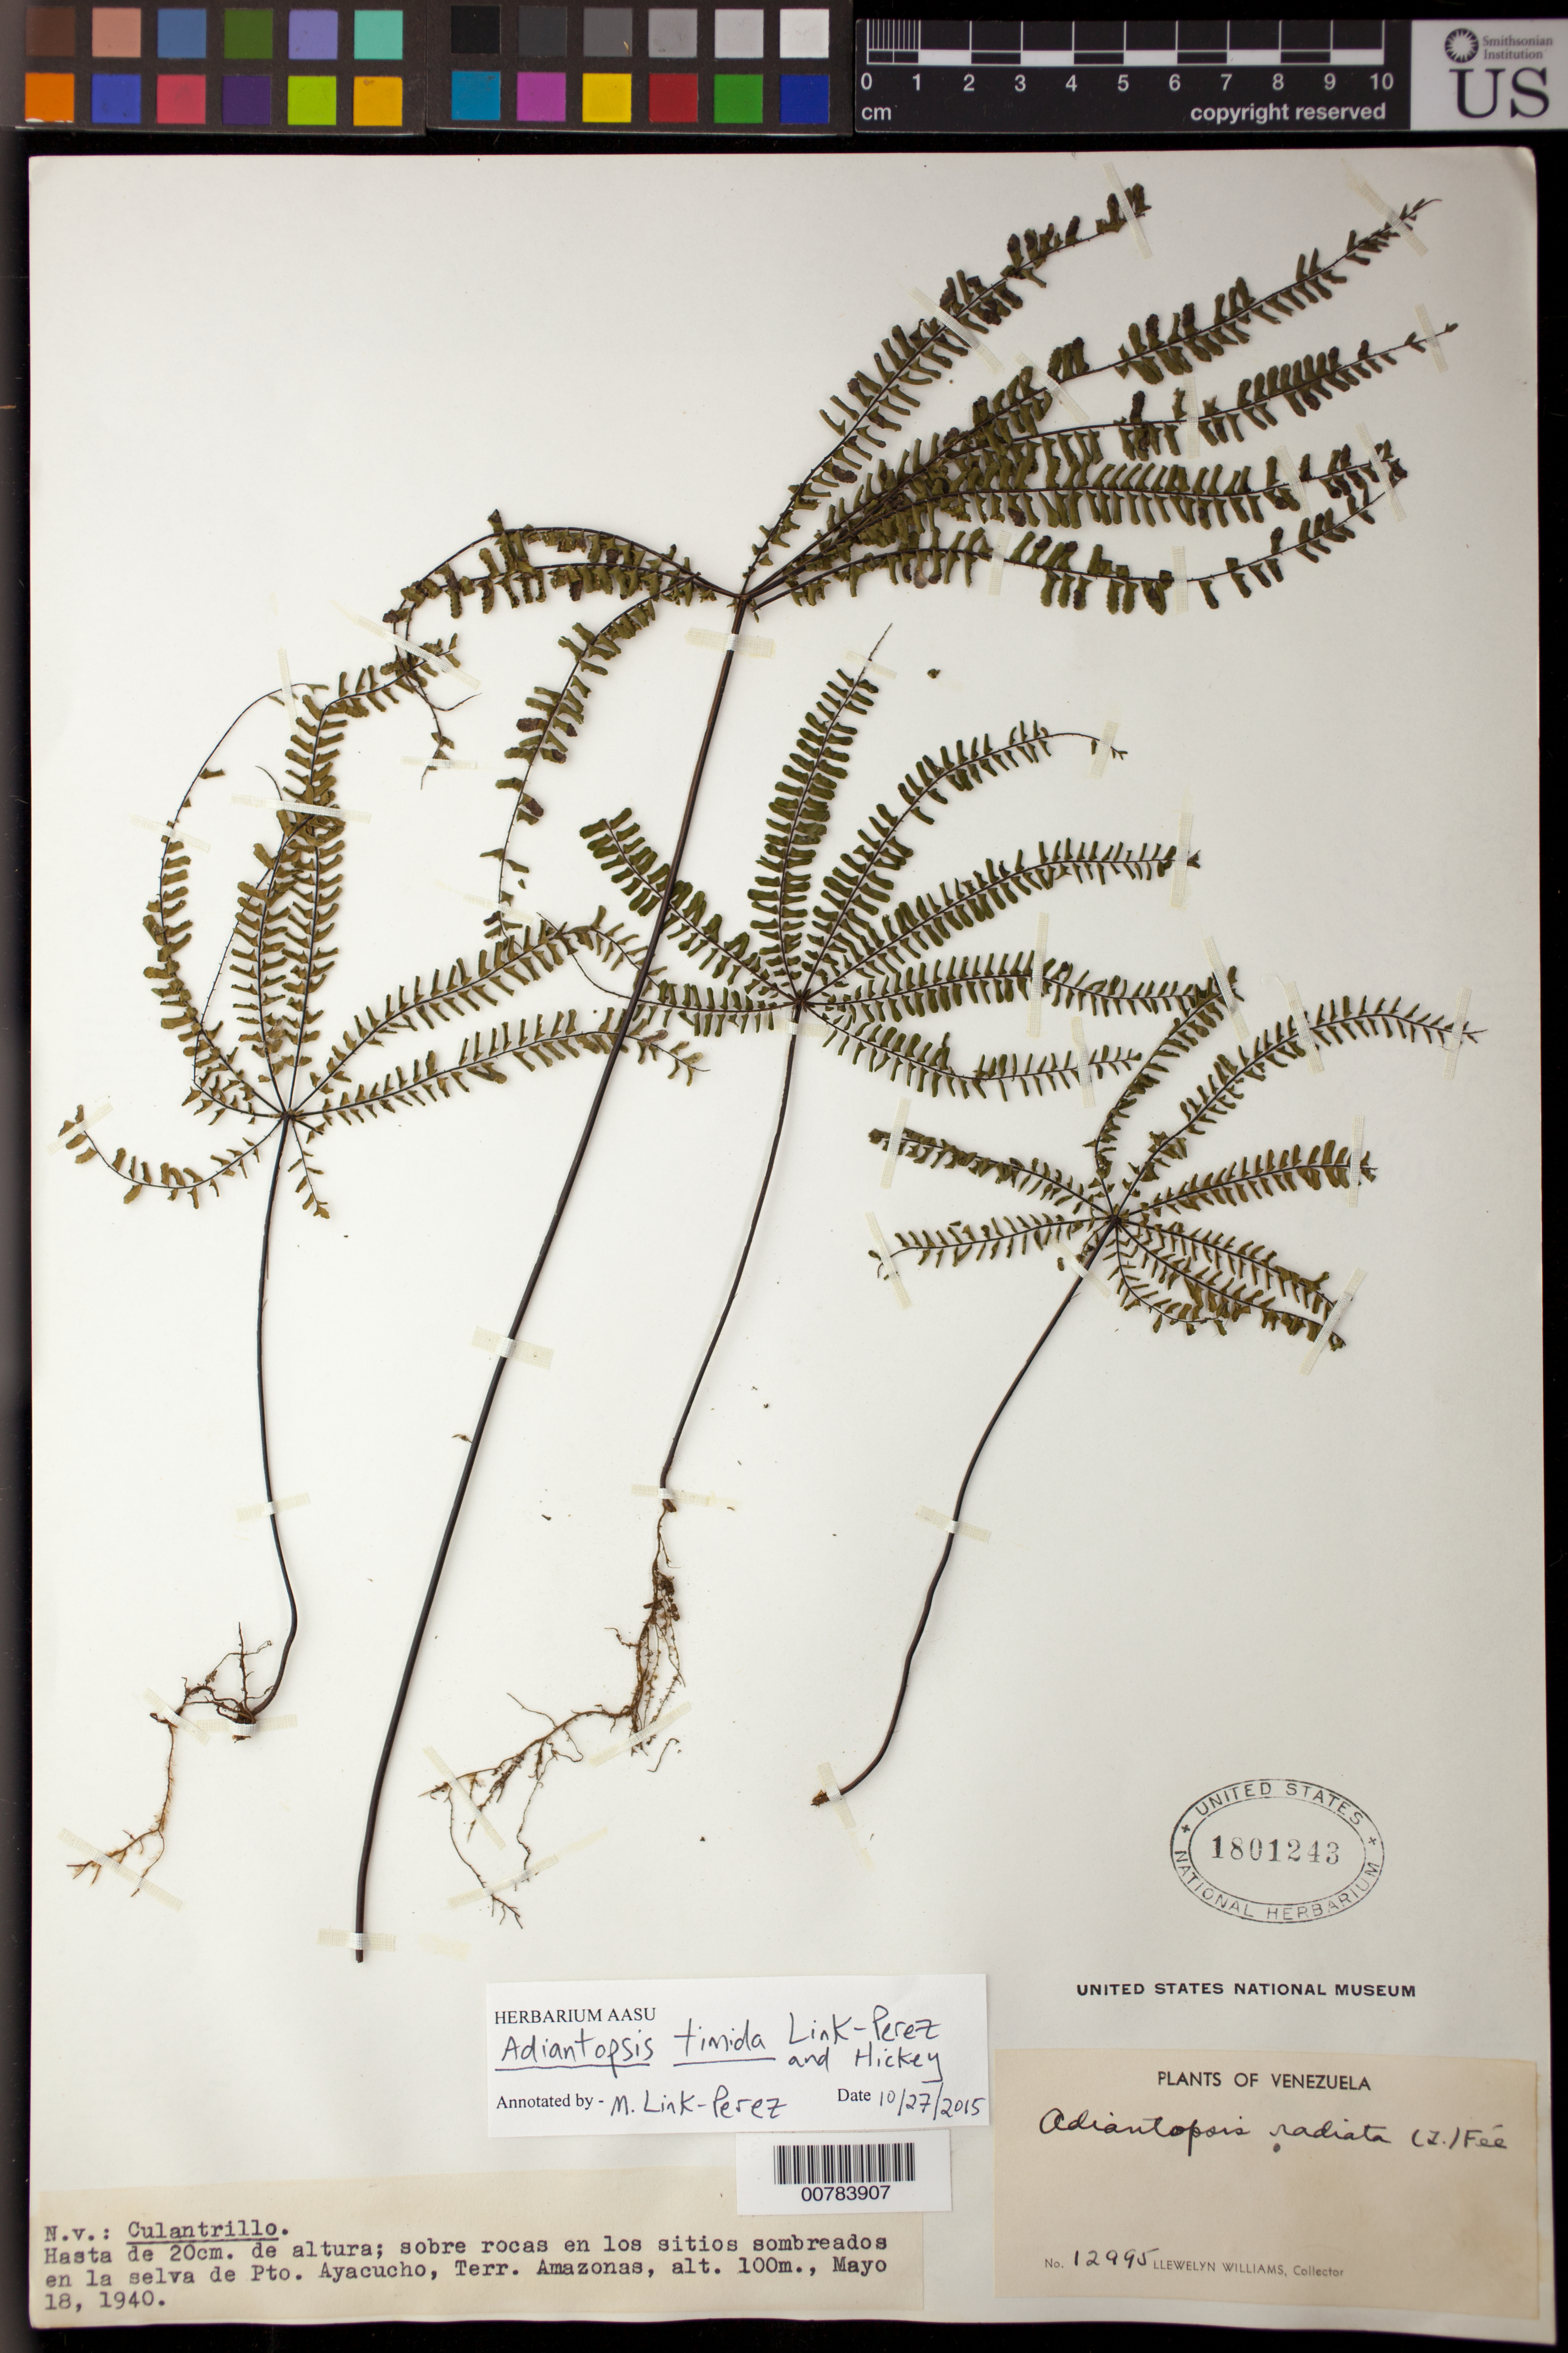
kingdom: Plantae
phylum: Tracheophyta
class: Polypodiopsida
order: Polypodiales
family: Pteridaceae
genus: Adiantopsis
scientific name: Adiantopsis timida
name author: Link-Perez & Hickey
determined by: Link-Perez, Melanie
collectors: Ll. Williams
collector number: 12995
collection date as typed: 18-May-40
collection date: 1940-05-18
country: Venezuela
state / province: Amazonas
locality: Puerto Ayacucho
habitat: Sobre rocas en los sitios sombreados en la selva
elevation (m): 100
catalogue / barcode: US 1801243